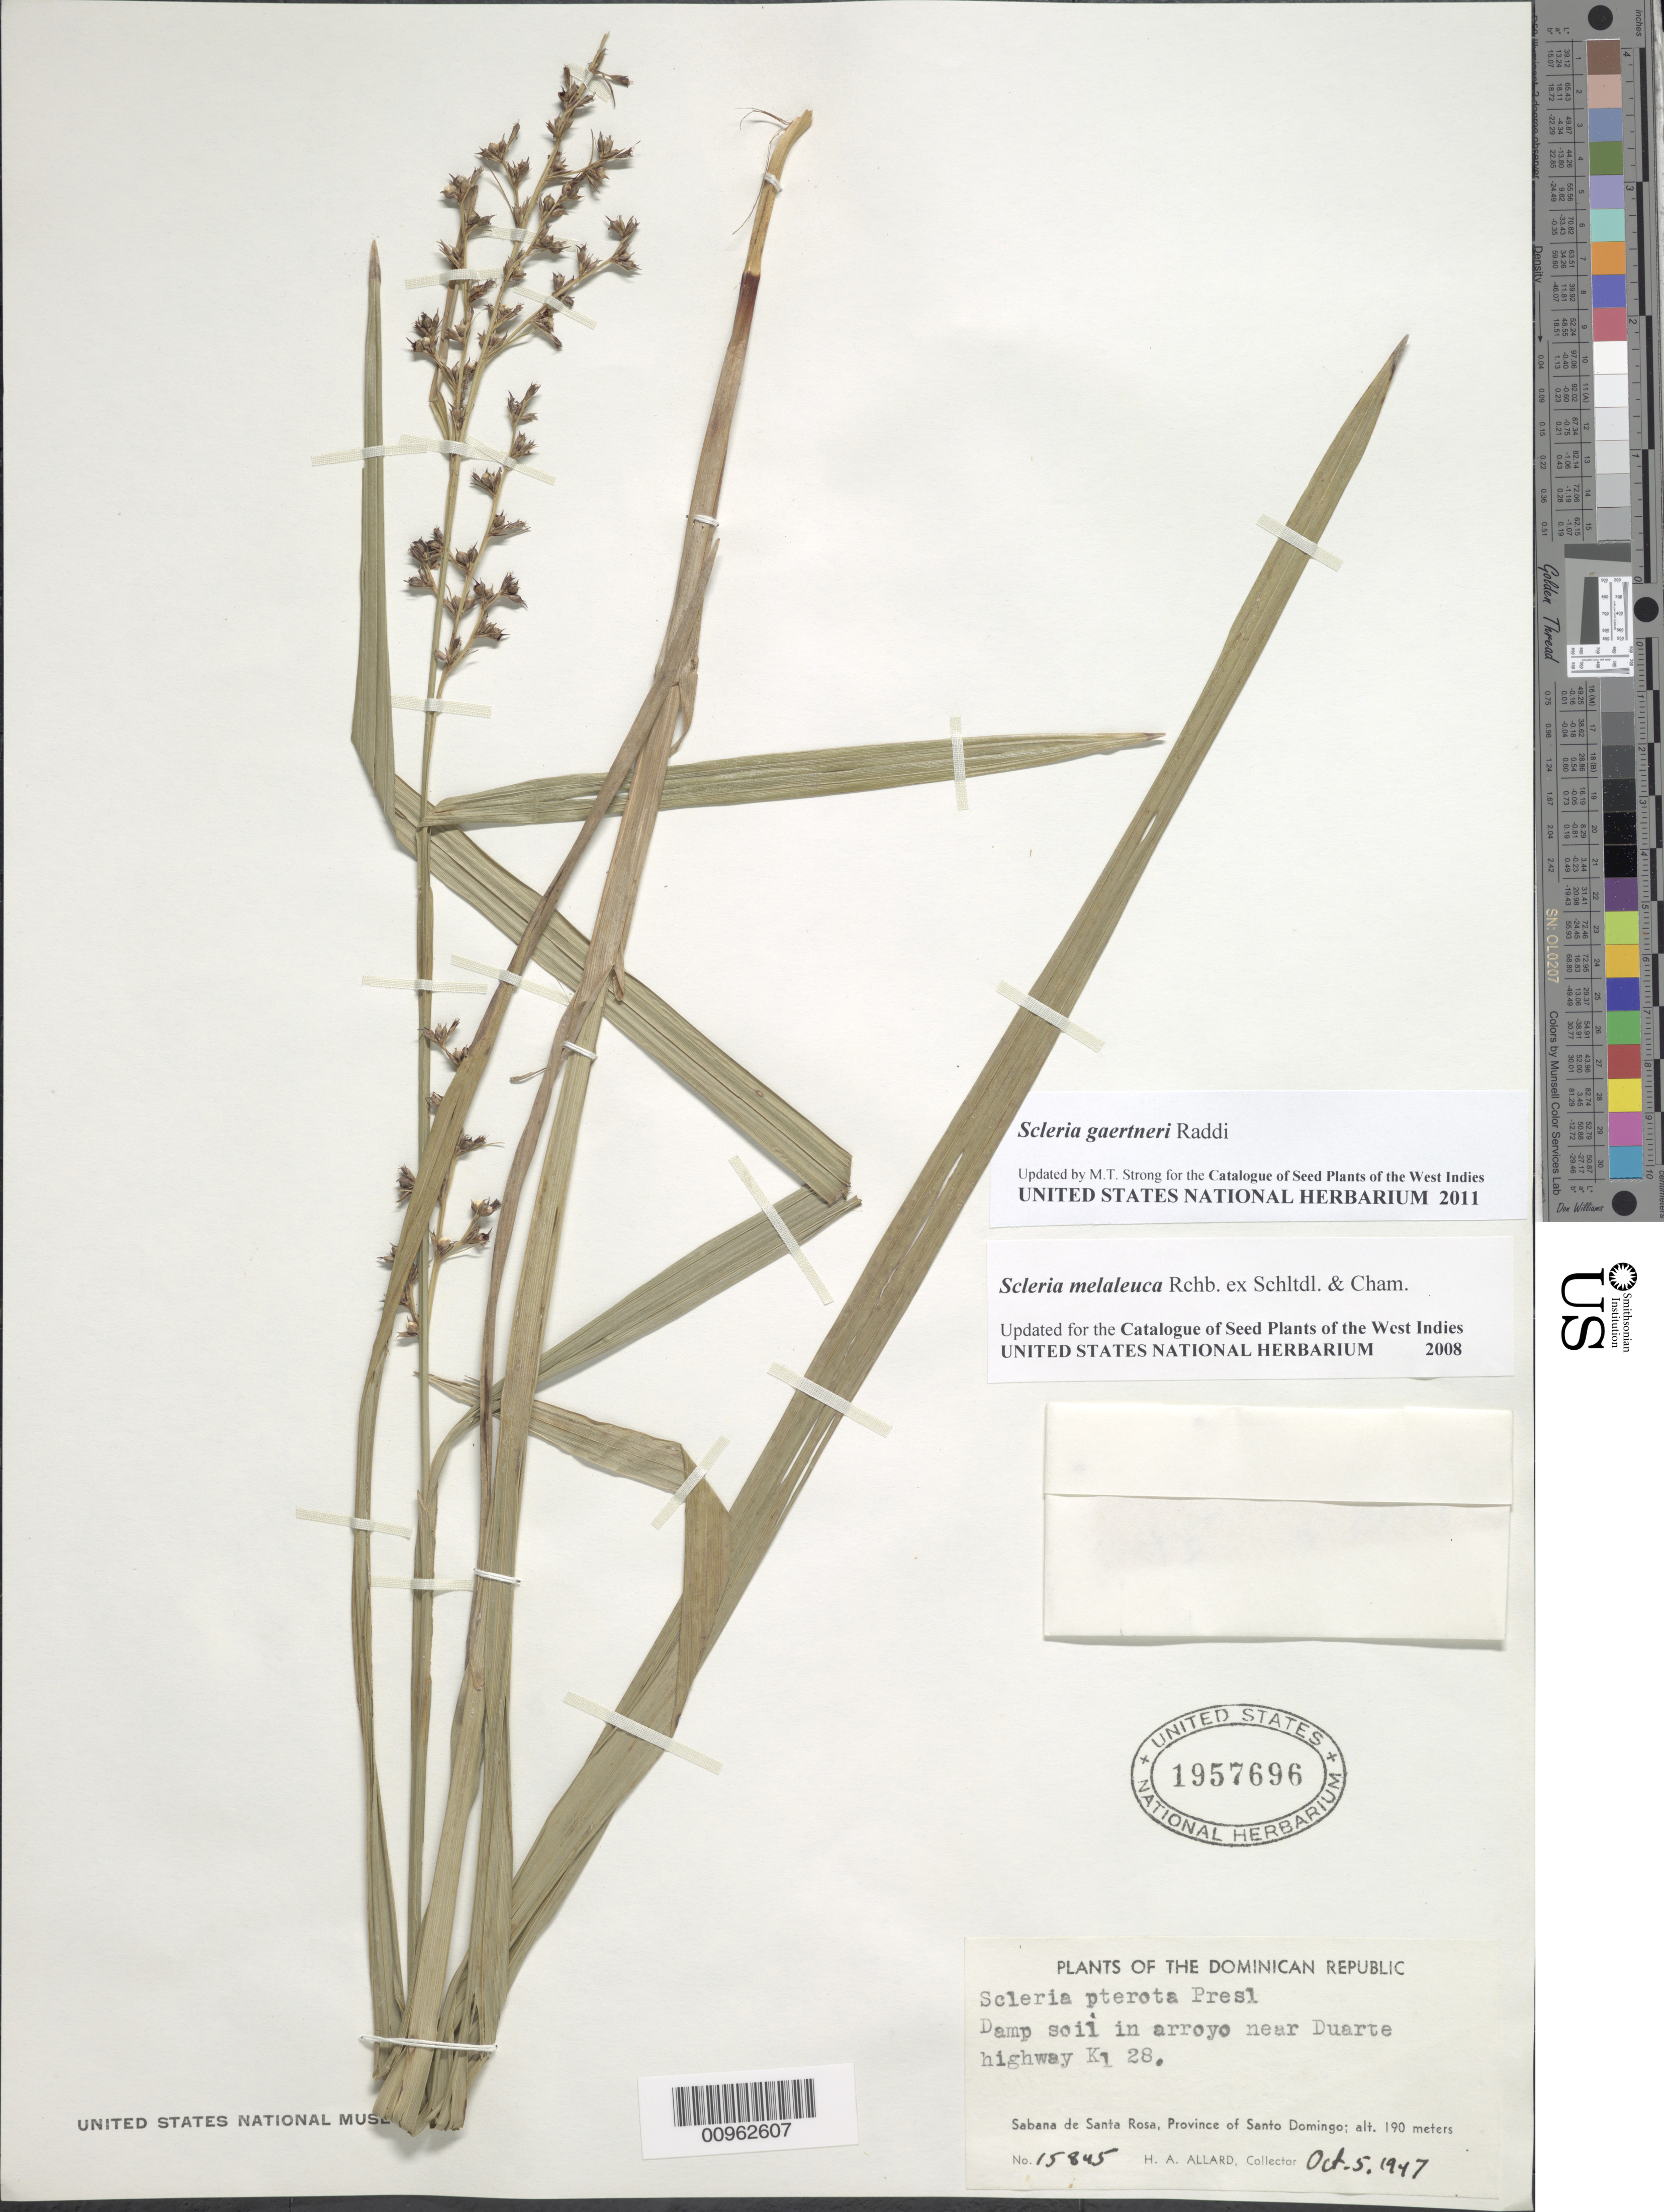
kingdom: Plantae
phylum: Tracheophyta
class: Liliopsida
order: Poales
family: Cyperaceae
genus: Scleria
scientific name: Scleria gaertneri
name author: Raddi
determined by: Strong, M. T., (US), Smithsonian Institution - National Museum of Natural History (UNITED STATES)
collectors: H. A. Allard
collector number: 15845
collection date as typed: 05 Oct 1947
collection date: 1947-10-05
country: Dominican Republic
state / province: Santo Domingo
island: Hispaniola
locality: Sabana de Santa Rosa, arroyo near Duarte Highway Kl 28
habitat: Damp soil in arroyo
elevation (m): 190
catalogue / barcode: US 1957696